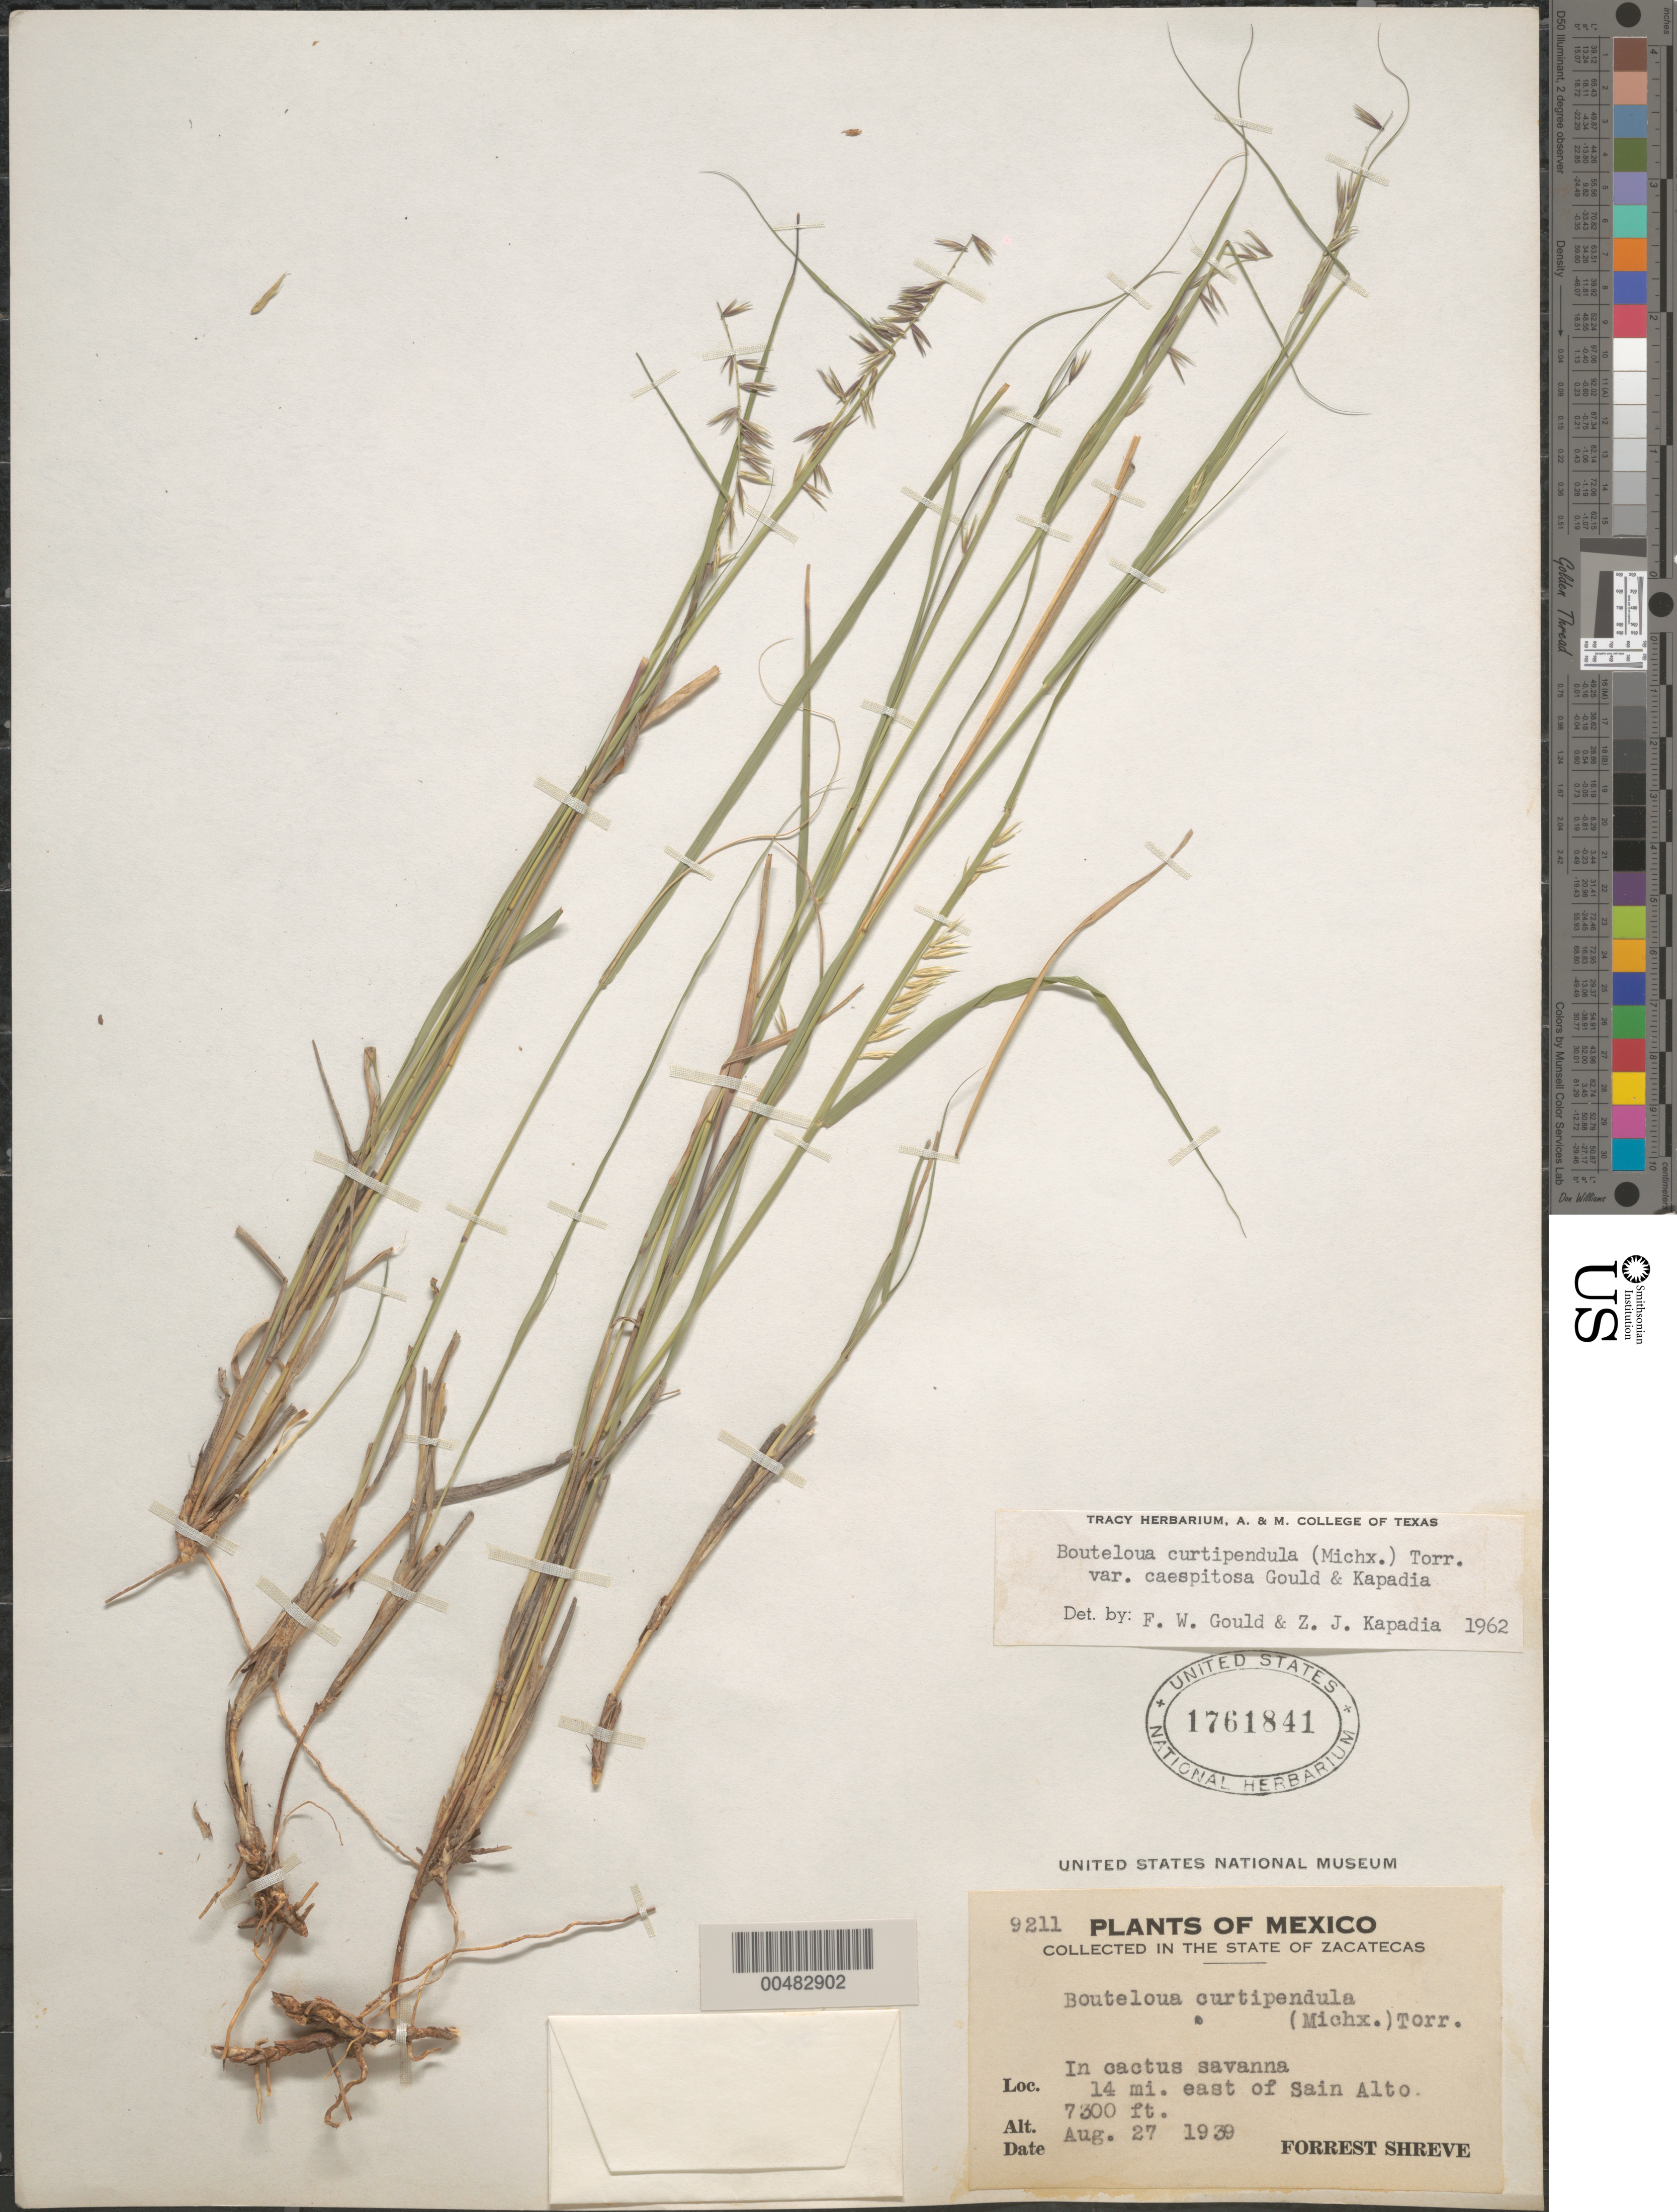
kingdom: Plantae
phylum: Tracheophyta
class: Liliopsida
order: Poales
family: Poaceae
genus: Bouteloua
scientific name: Bouteloua curtipendula var. caespitosa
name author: Gould & Kapadia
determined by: Gould, F. W.; Kapadia, Zarir J.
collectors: F. Shreve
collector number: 9211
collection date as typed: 27 Aug 1939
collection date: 1939-08-27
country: Mexico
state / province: Zacatecas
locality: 14 mi E of San Alto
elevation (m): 2225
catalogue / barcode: US 1761841